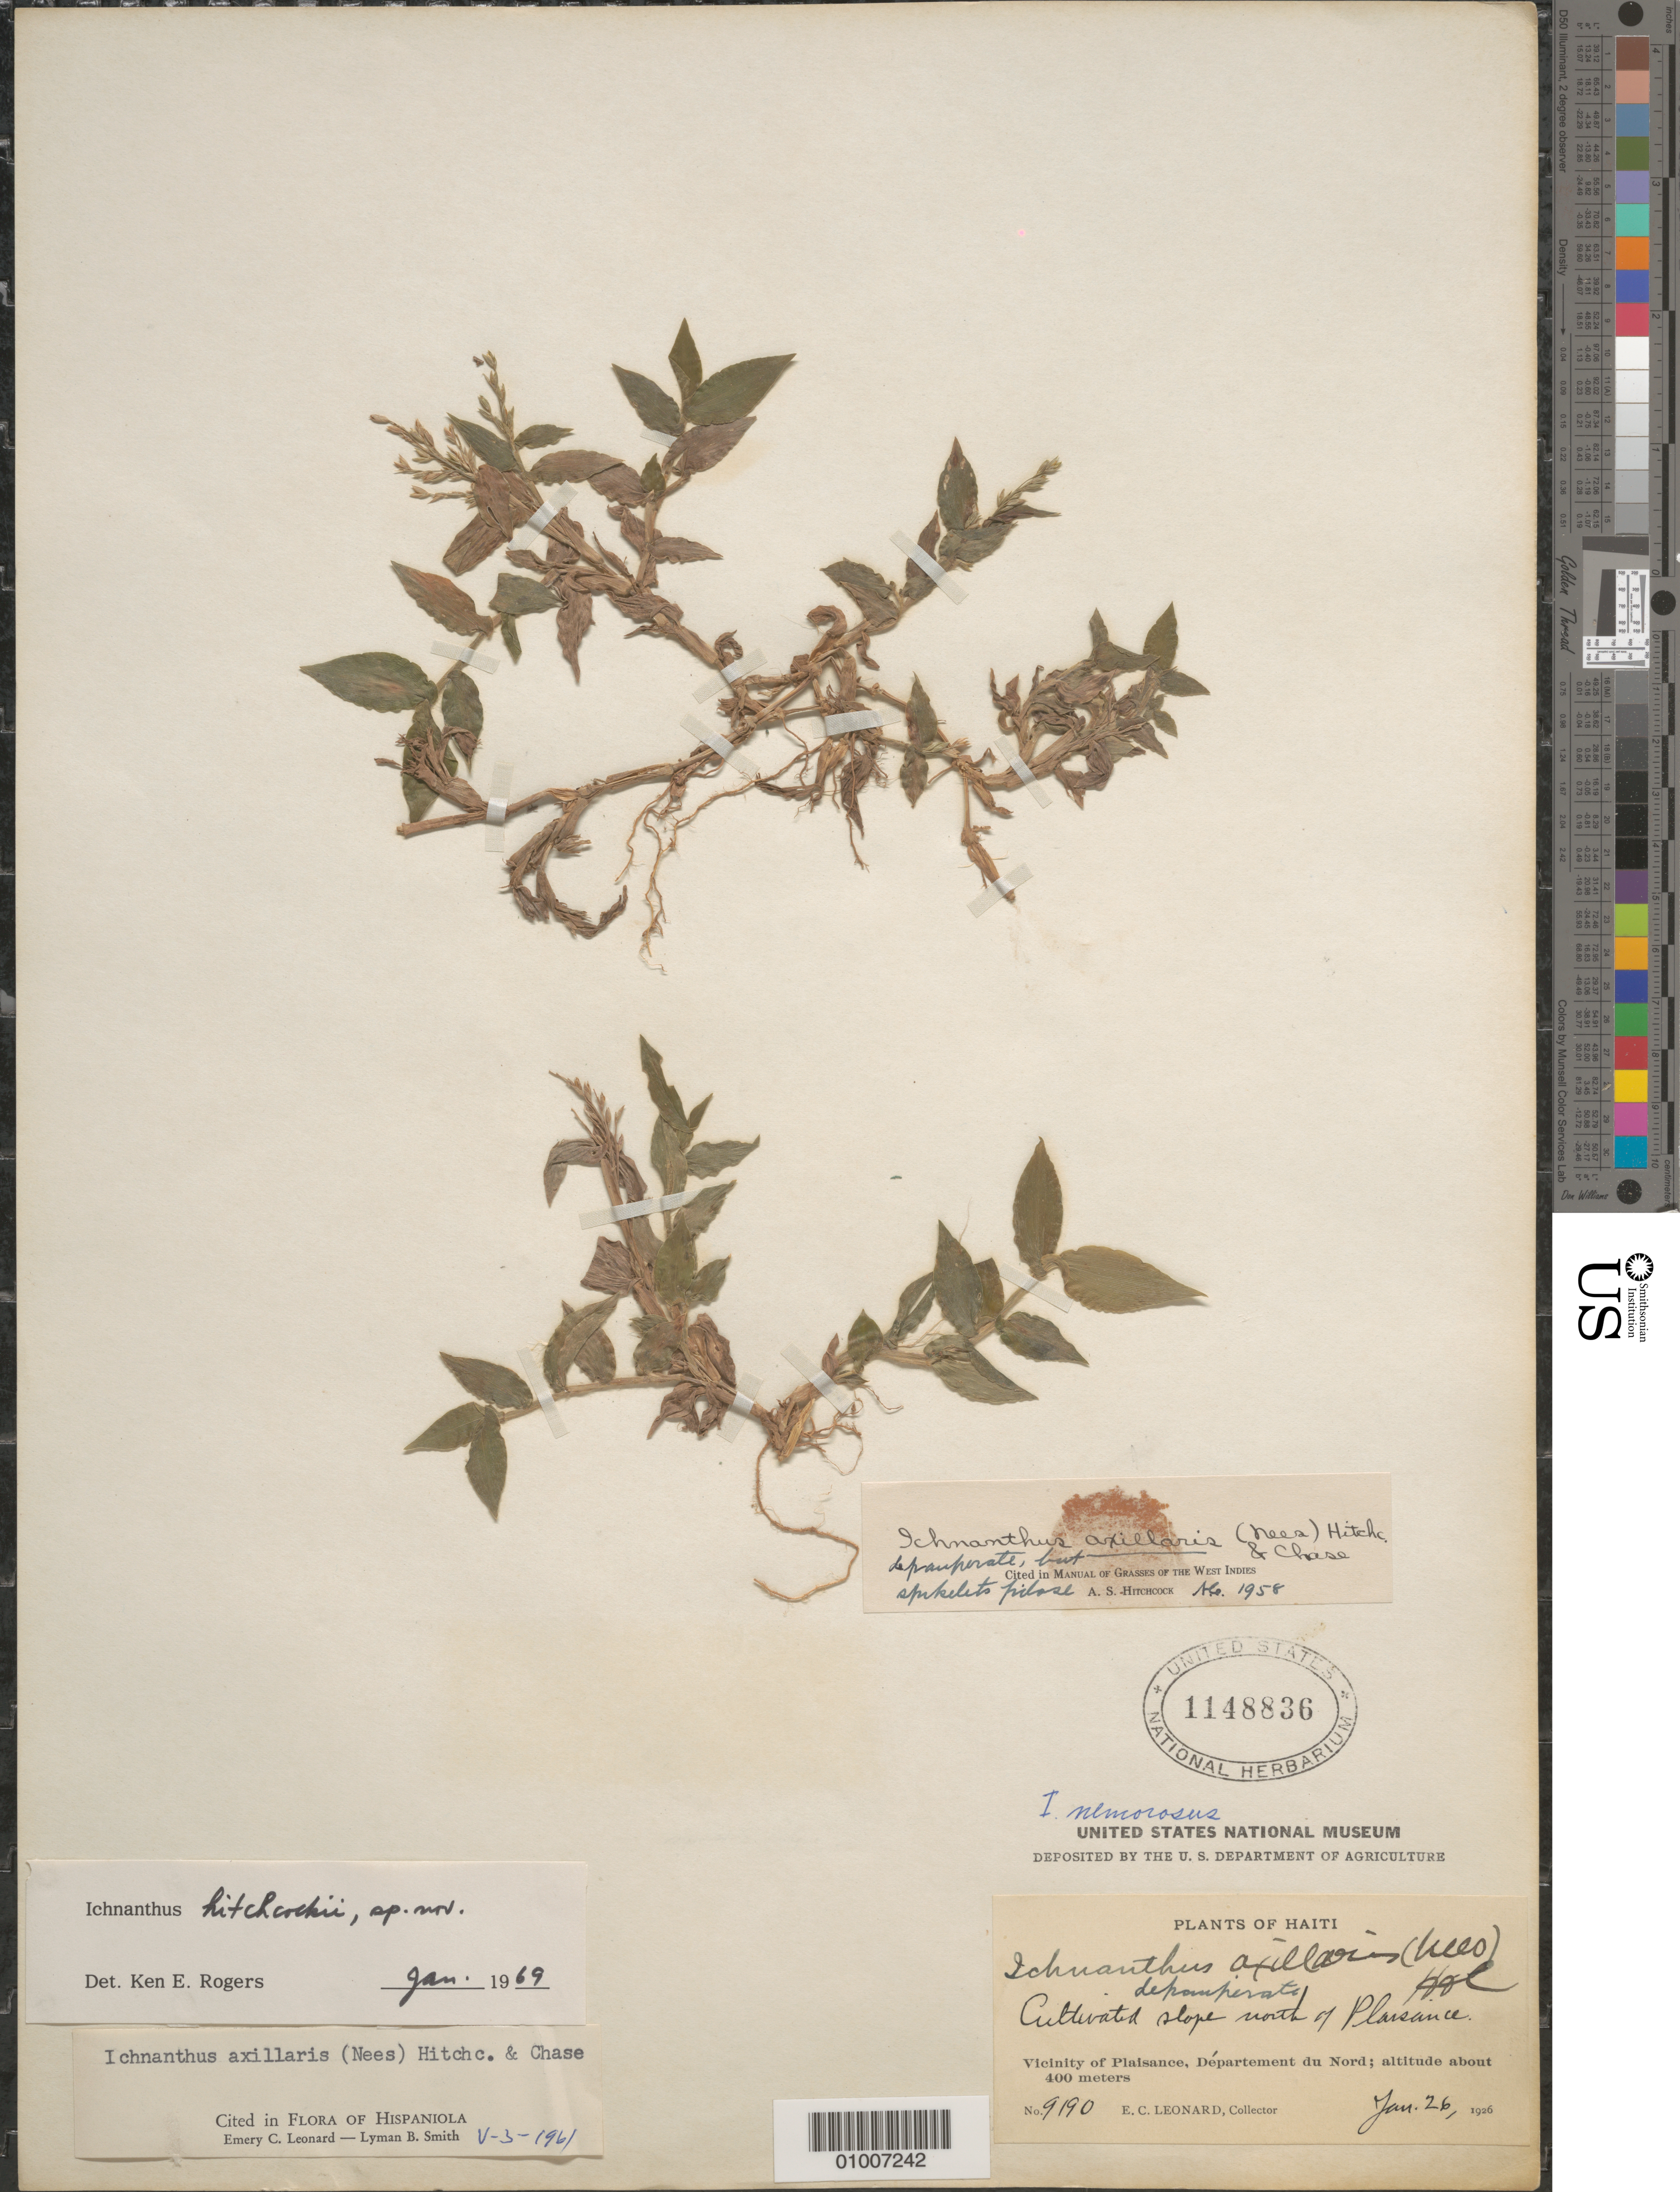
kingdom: Plantae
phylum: Tracheophyta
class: Liliopsida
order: Poales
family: Poaceae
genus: Ichnanthus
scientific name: Ichnanthus hitchcockii var. nemorosus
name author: K.E. Rogers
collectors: E. C. Leonard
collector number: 9190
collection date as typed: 26 Jan 1926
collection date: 1926-01-26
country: Haiti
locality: Department of Nord, north of Plaisance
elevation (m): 400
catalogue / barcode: US 1148836